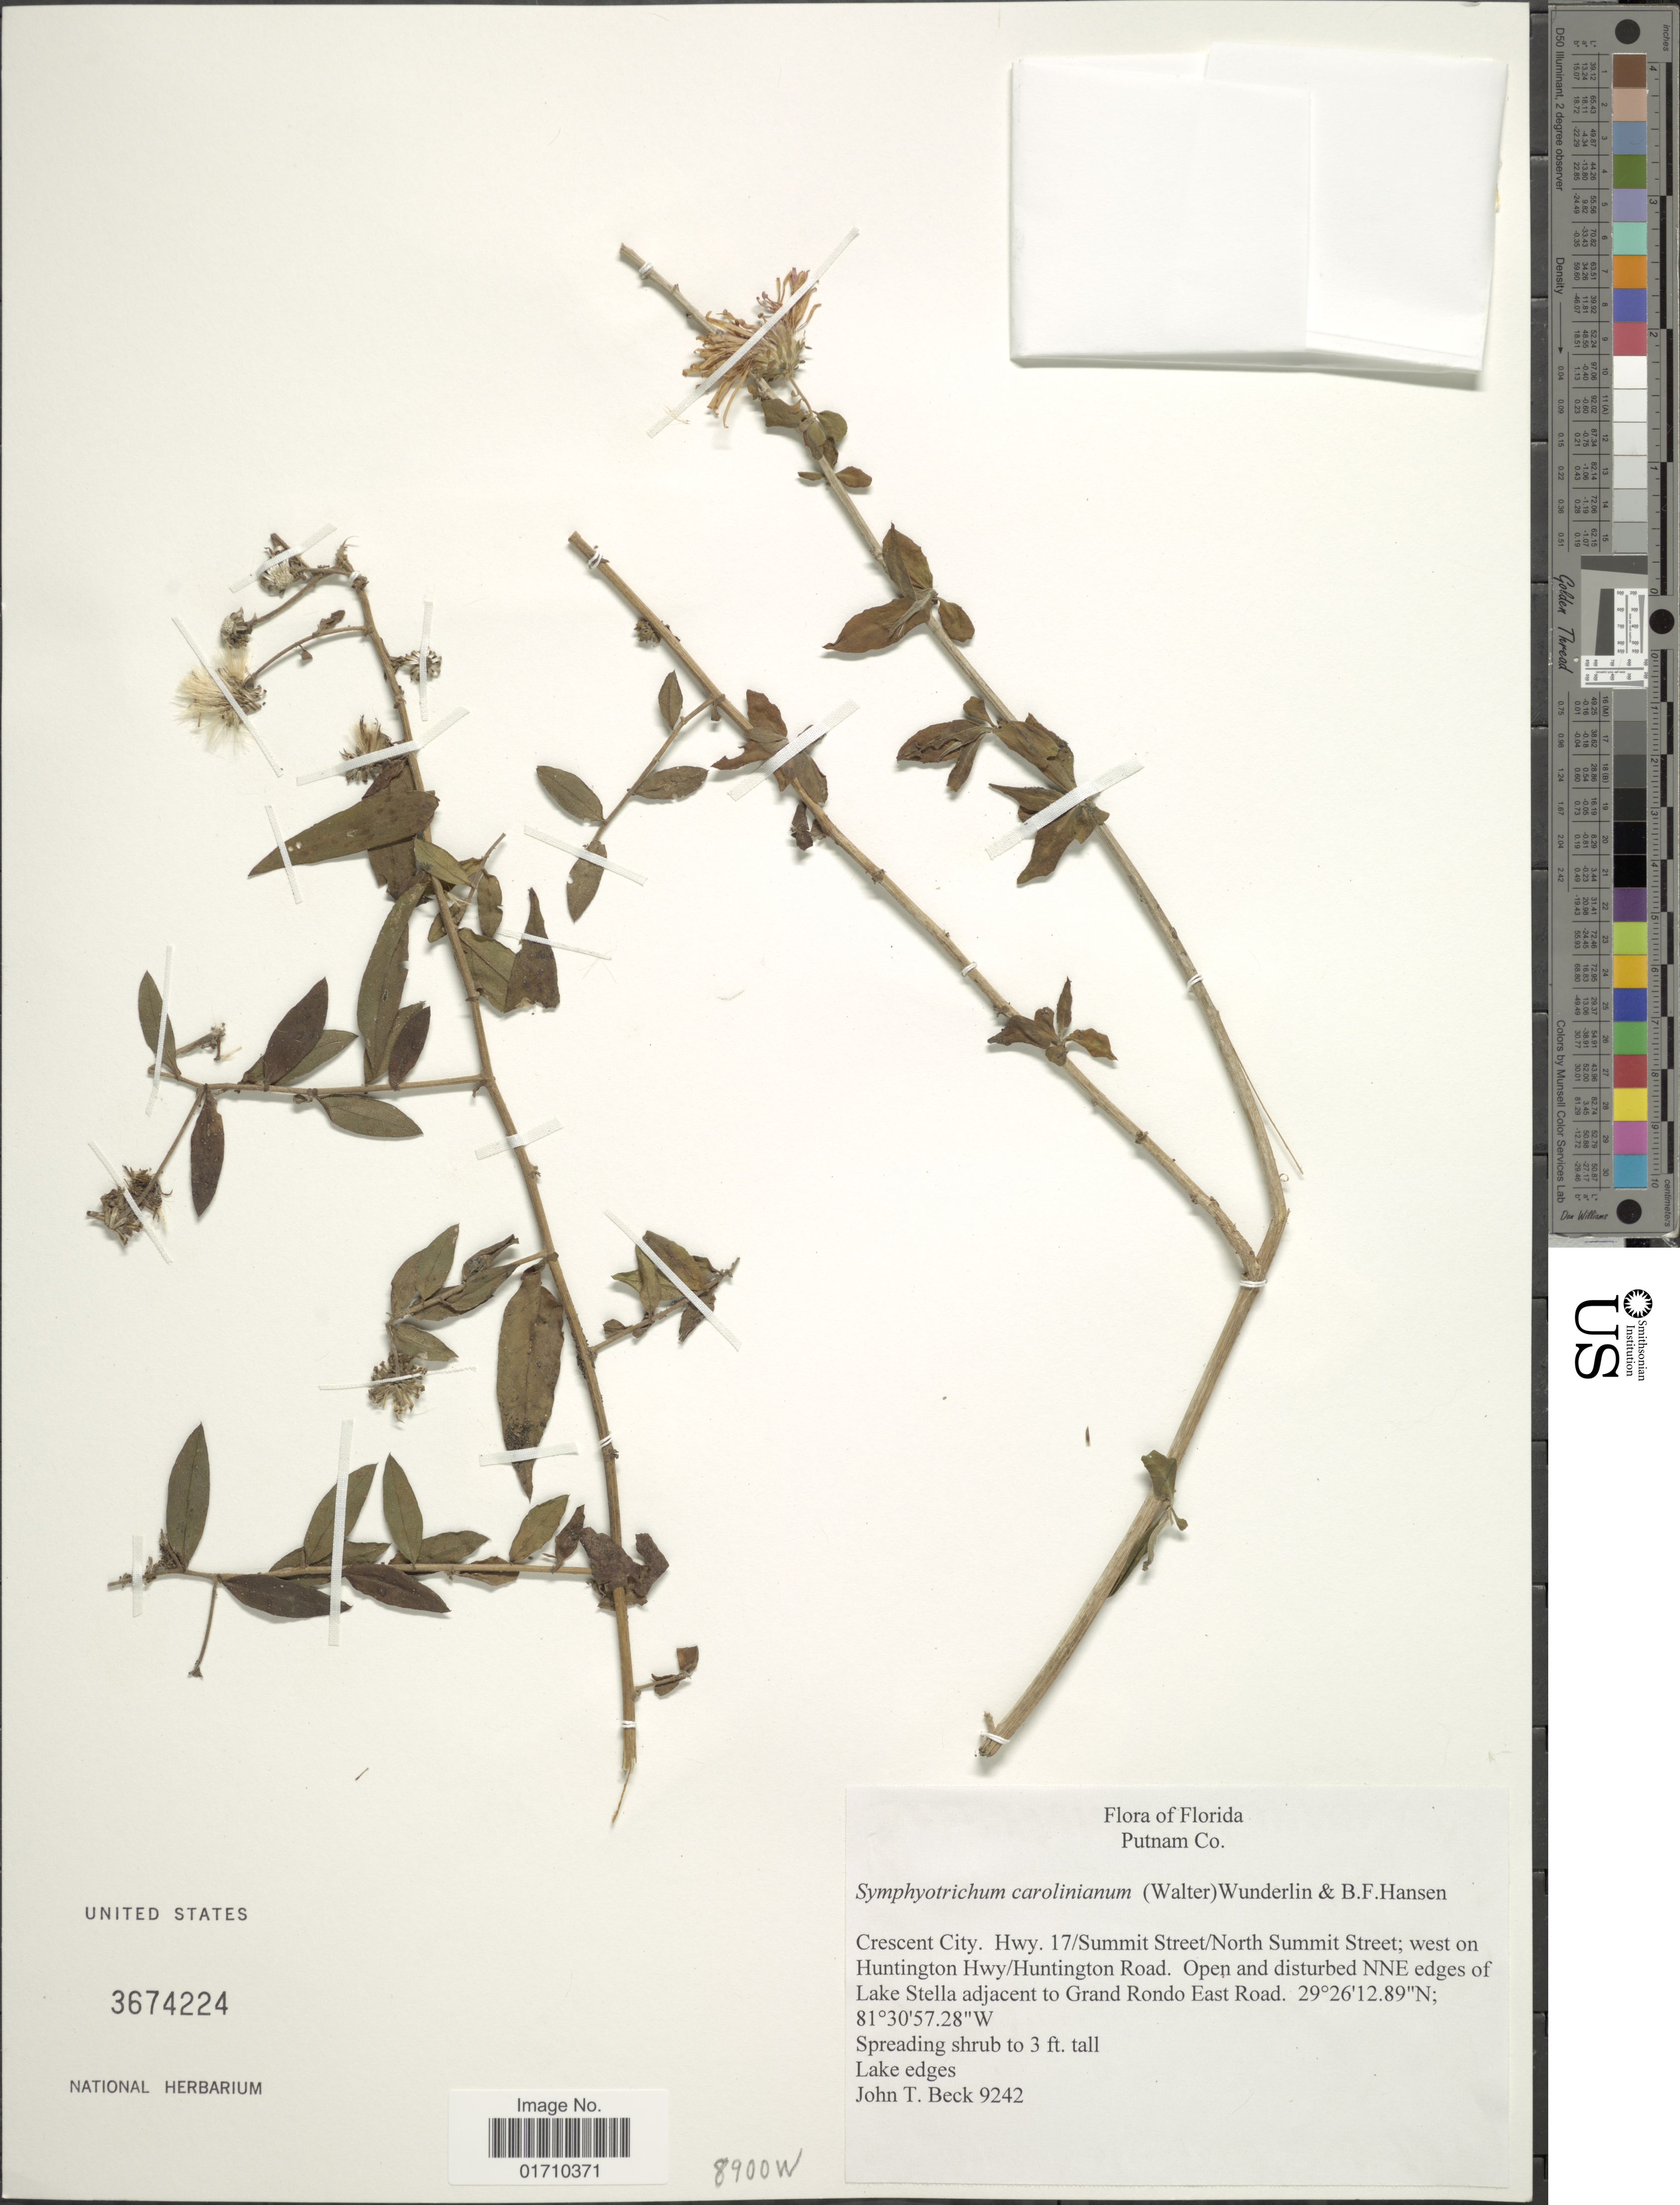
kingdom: Plantae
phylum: Tracheophyta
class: Magnoliopsida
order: Asterales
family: Asteraceae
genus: Ampelaster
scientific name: Ampelaster carolinianus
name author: (Walter) G.L. Nesom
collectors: J. Beck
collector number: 9242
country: United States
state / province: Florida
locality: Putnam Co. Crescent City. Hwy. 17/Summit Street/North Summit Street; west on Huntington Hwy/Huntington Road. Open and disturbed NNE edges of Lake Stella adjacent to Grand Rondo East Road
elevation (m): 1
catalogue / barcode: US 3674224